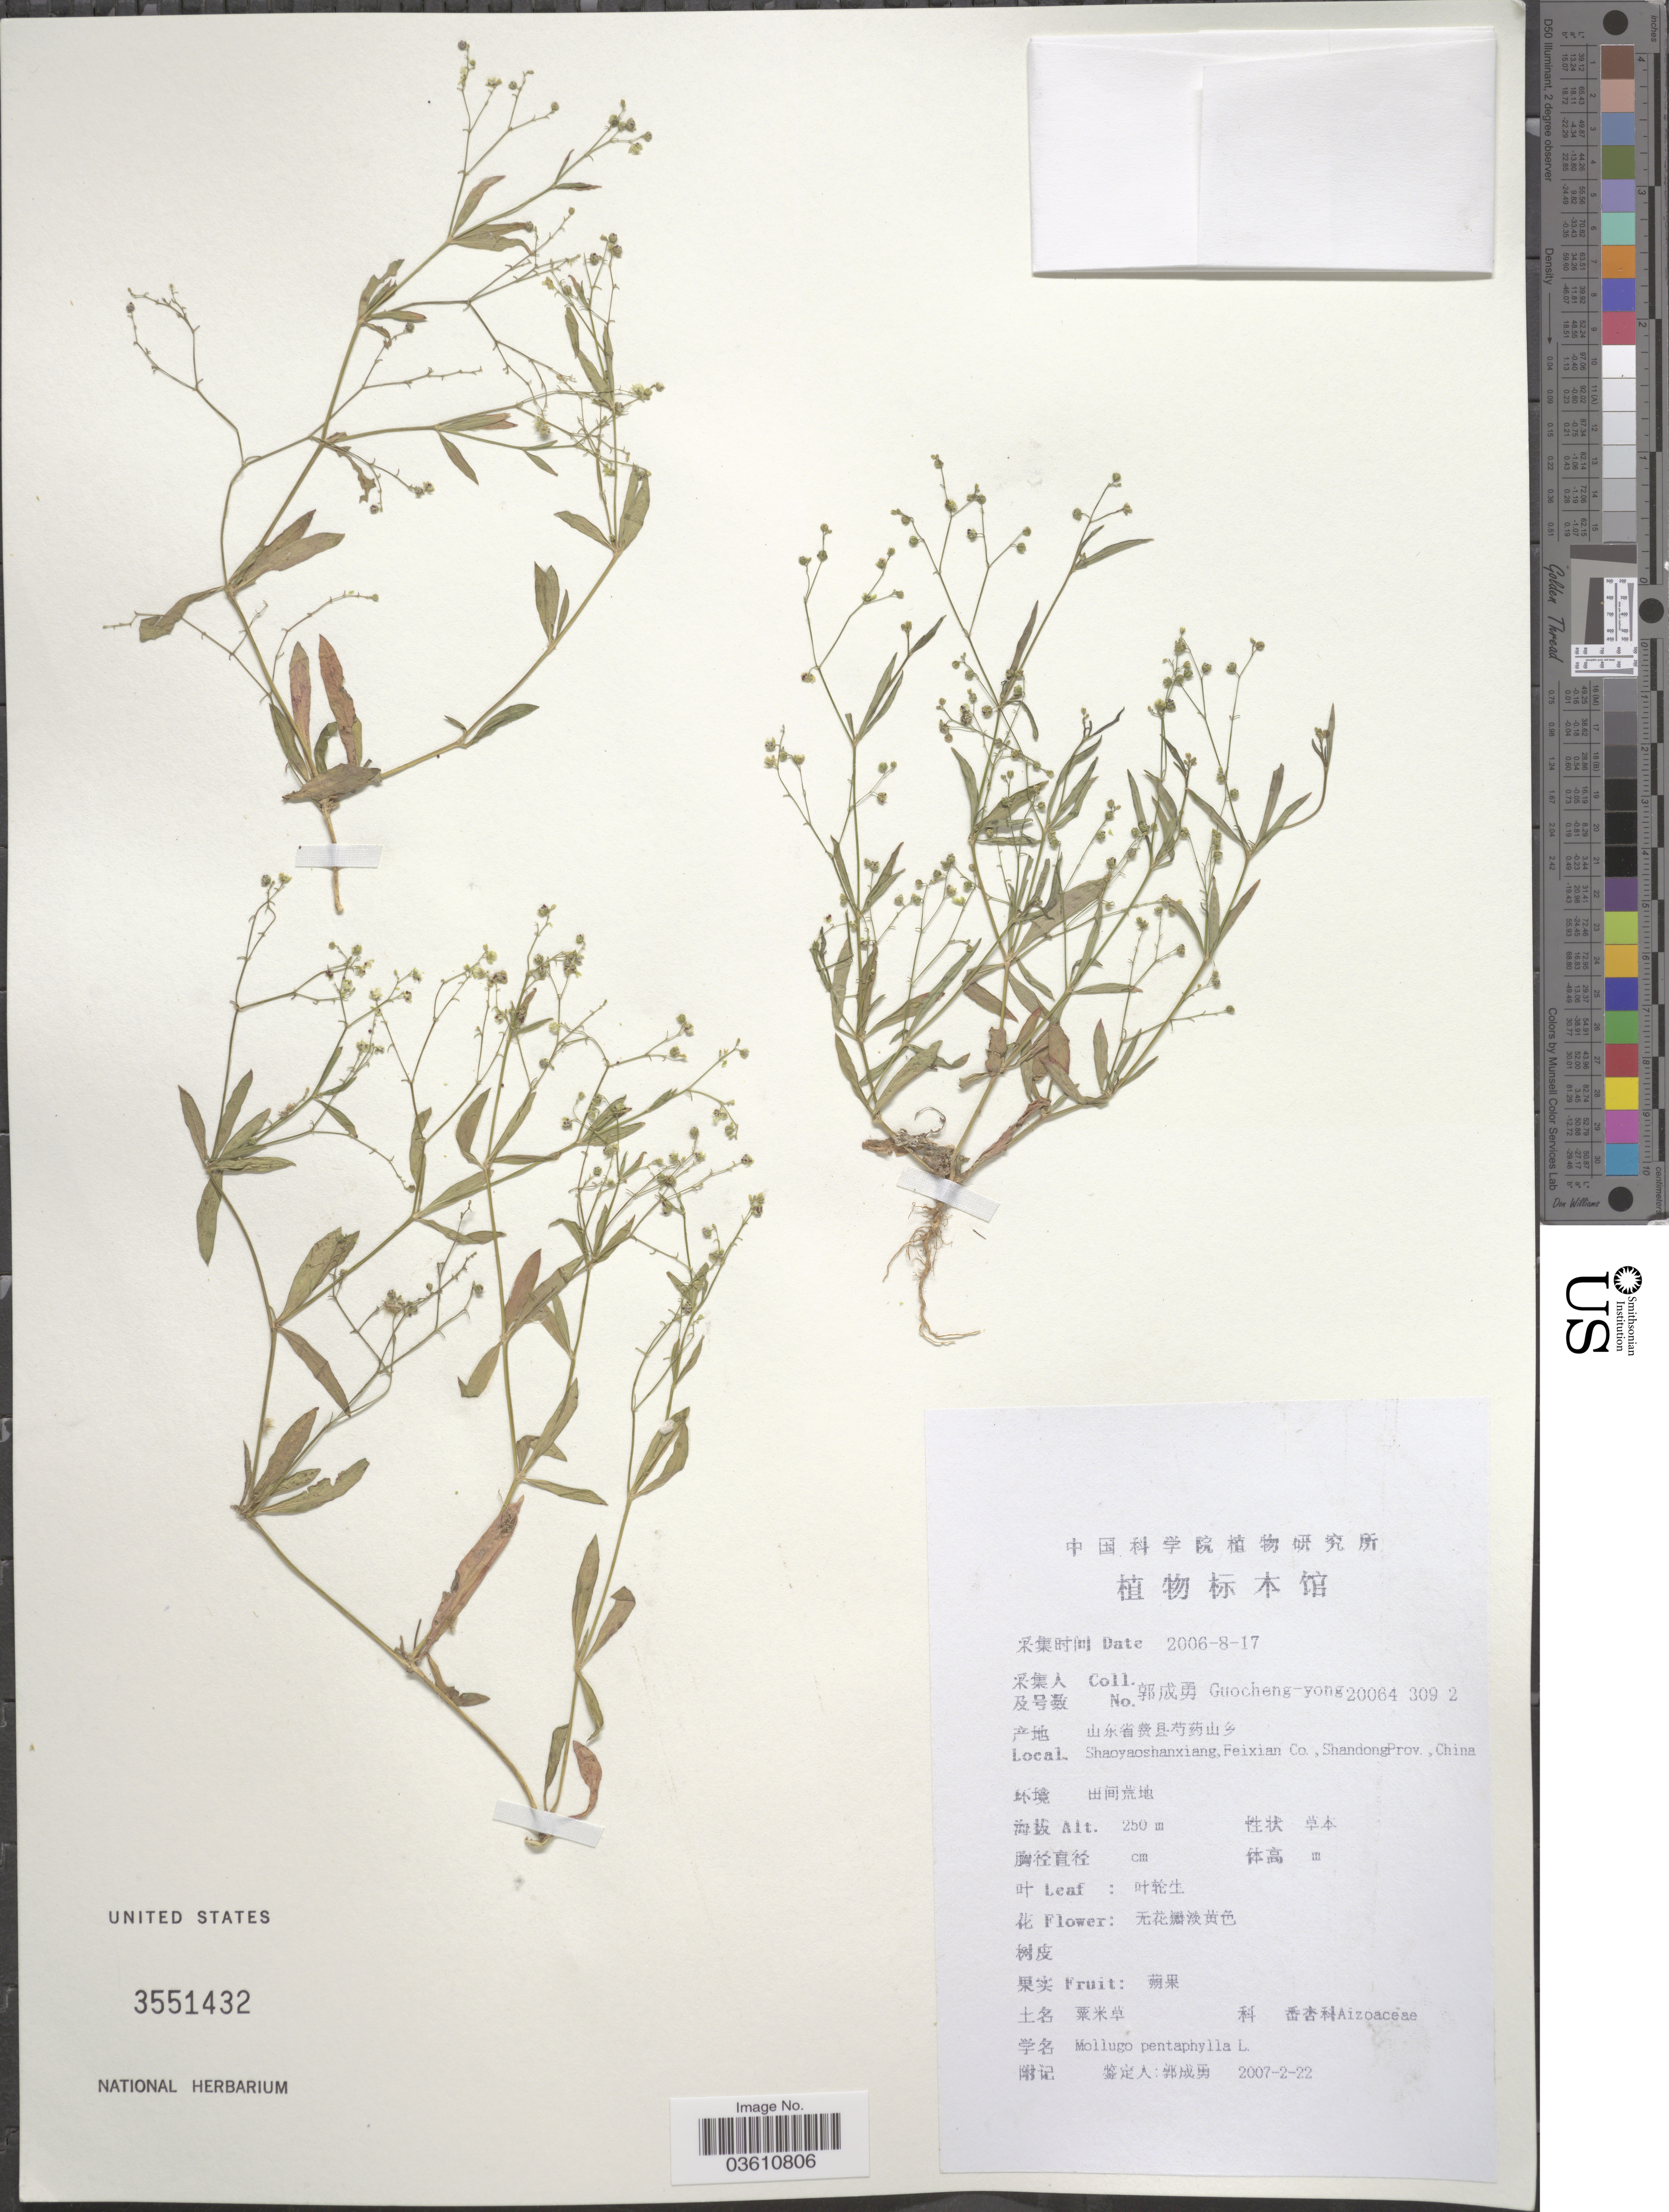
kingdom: Plantae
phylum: Tracheophyta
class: Magnoliopsida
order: Caryophyllales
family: Molluginaceae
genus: Trigastrotheca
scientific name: Trigastrotheca pentaphylla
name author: (L.) Thulin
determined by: Strong, Mark T., (BOT), Smithsonian Institution - National Museum of Natural History (UNITED STATES)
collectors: Guo cheng-yong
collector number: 20064 309 2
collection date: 2006-08-17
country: China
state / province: Shandong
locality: Shaoyaoshanxiang, Feixian Co.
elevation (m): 250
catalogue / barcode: US 3551432